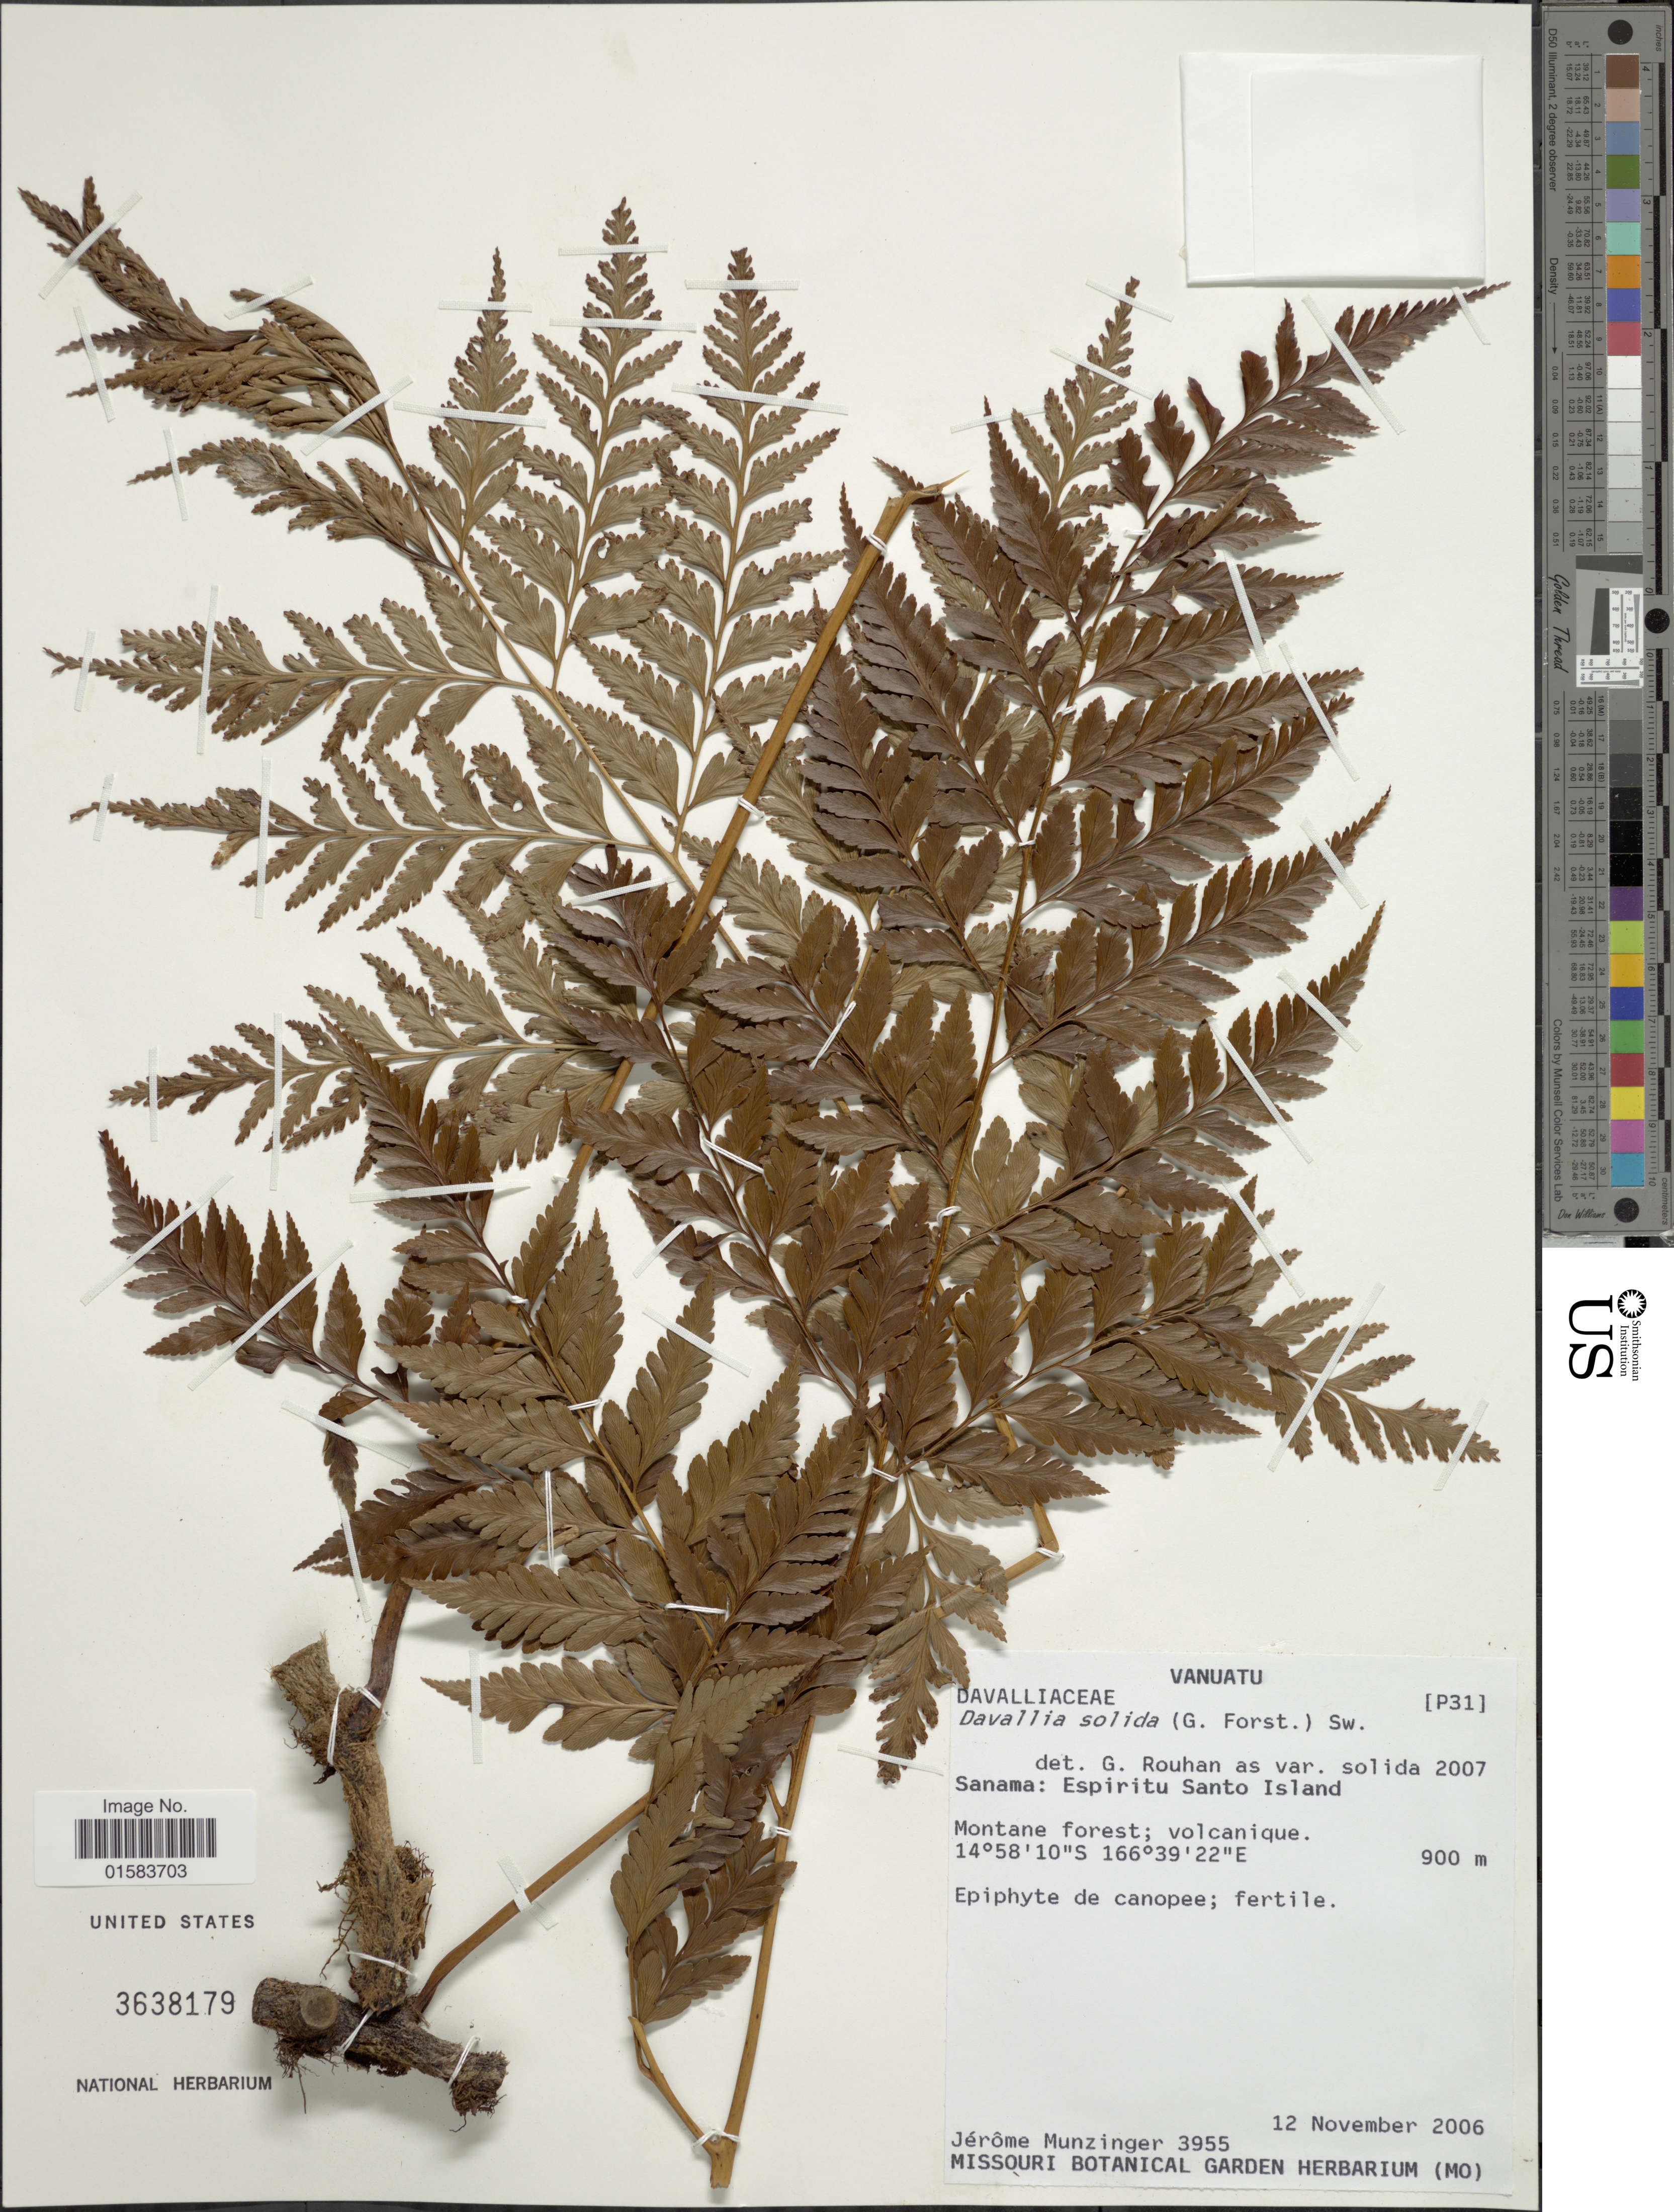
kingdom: Plantae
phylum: Tracheophyta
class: Polypodiopsida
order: Polypodiales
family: Davalliaceae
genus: Davallia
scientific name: Davallia solida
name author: (G. Forst.) Sw.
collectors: J. K. Munzinger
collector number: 3955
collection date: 2006-11-12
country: Vanuatu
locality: Vanuatu, Sanama: Espititu Santo Island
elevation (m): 900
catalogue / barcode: US 3638179